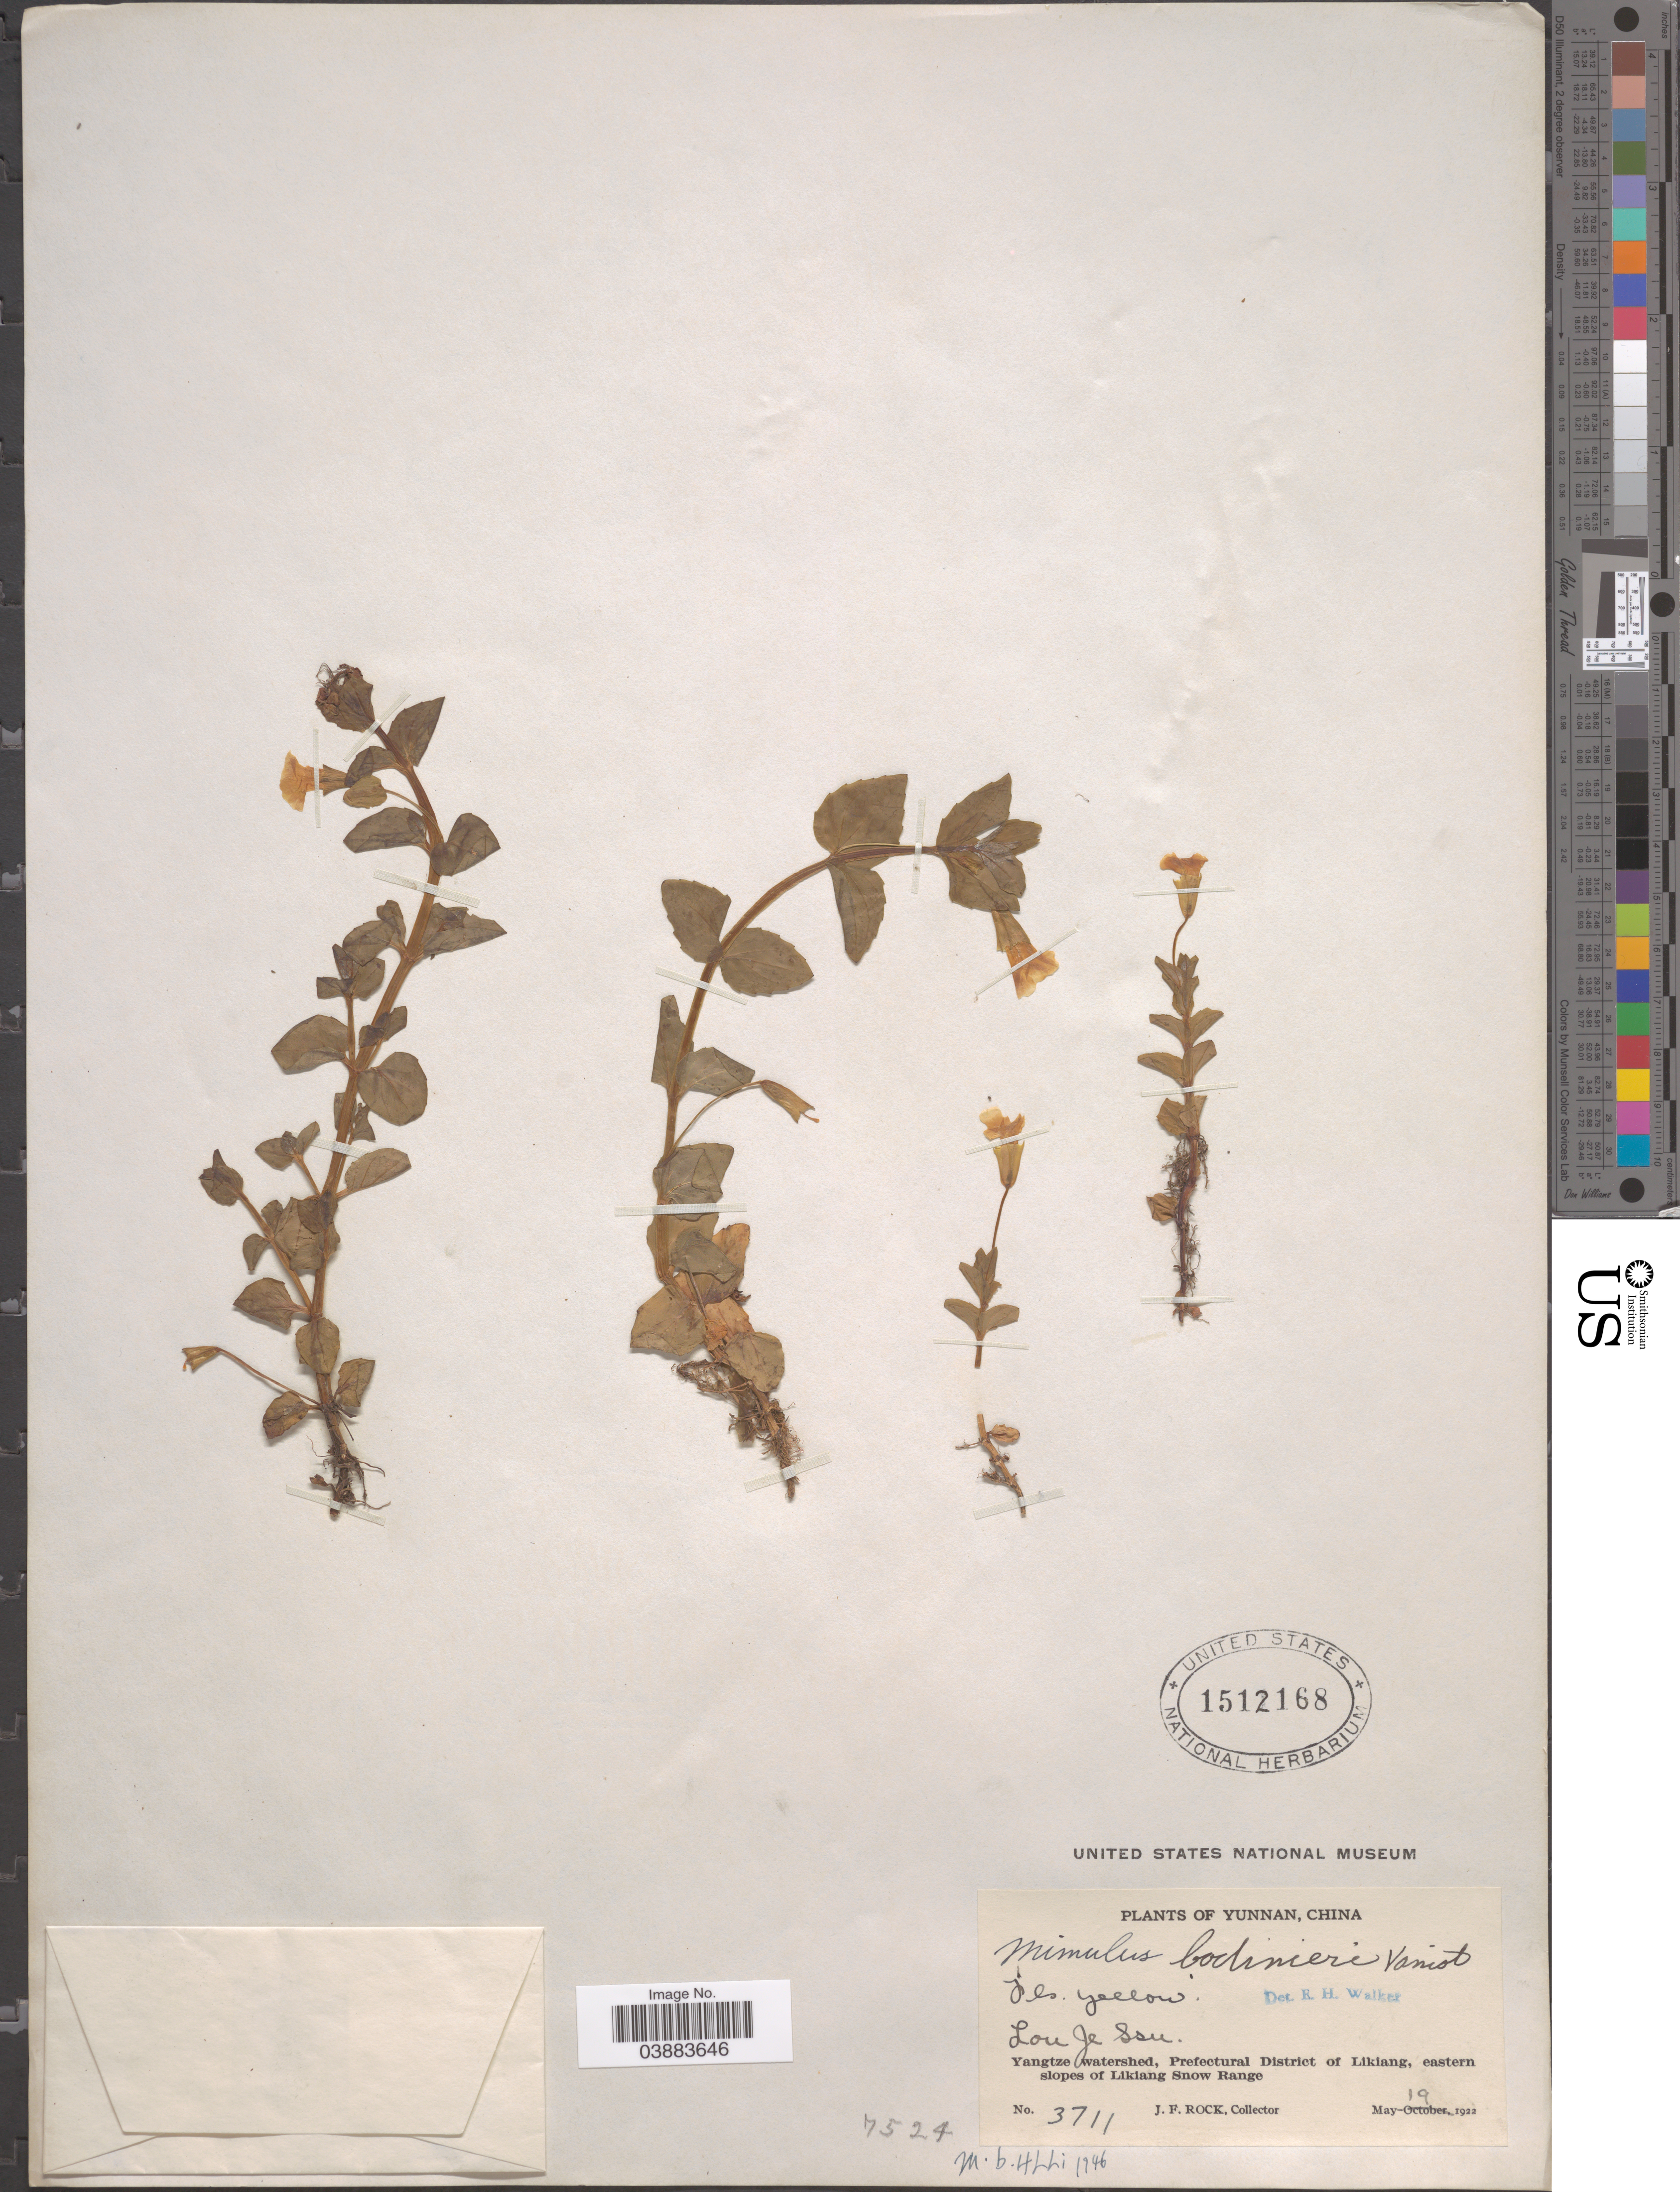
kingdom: Plantae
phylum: Tracheophyta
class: Magnoliopsida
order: Lamiales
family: Phrymaceae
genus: Mimulus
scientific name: Mimulus bodinieri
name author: Vaniot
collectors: J. Rock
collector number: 3711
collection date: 1922-05-19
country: China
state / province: Yunnan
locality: Lou Je Ssu. Yangtze watershed, Prefectural District of Likiang, eastern slopes of Likiang Snow Range.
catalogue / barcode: US 1512168